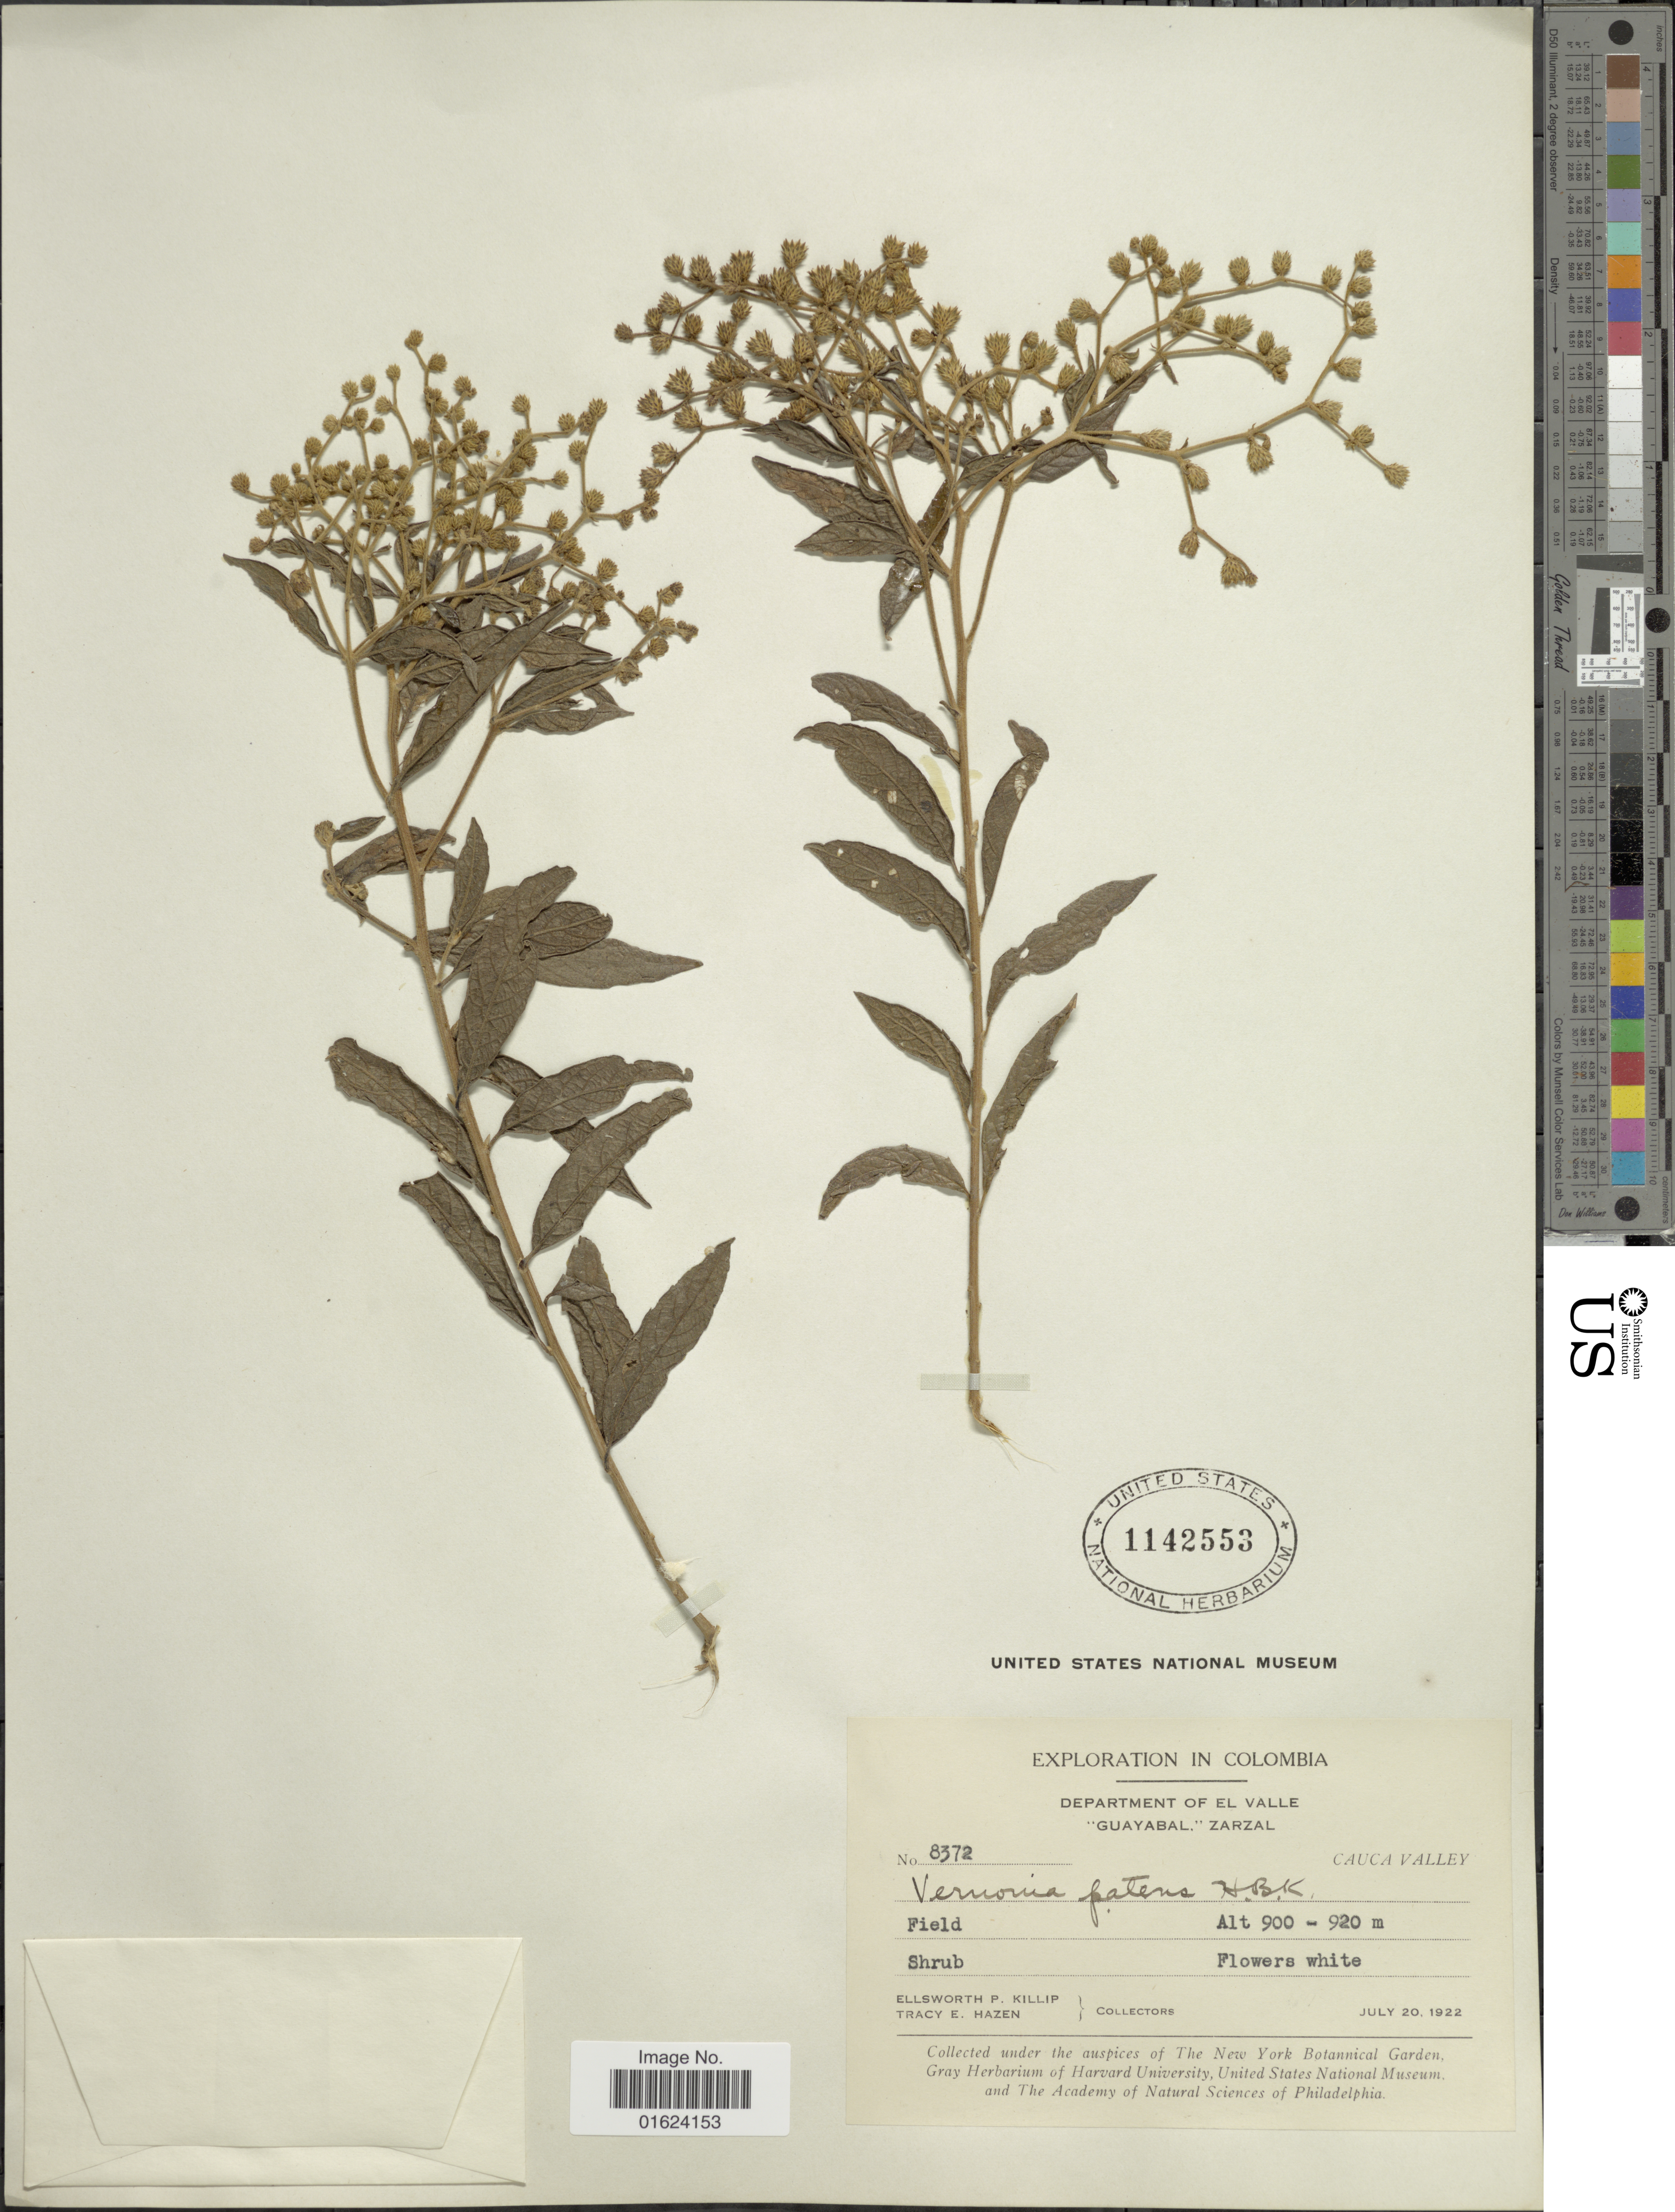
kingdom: Plantae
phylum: Tracheophyta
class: Magnoliopsida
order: Asterales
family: Asteraceae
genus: Vernonanthura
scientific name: Vernonanthura patens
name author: (Kunth) H. Rob.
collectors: E. P. Killip & T. E. Hazen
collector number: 8372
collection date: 1922-07-20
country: Colombia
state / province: Valle del Cauca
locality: Department of El Valle, "Guayabal, "Zarzal, Cauca Valley.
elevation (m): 900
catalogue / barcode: US 1142553